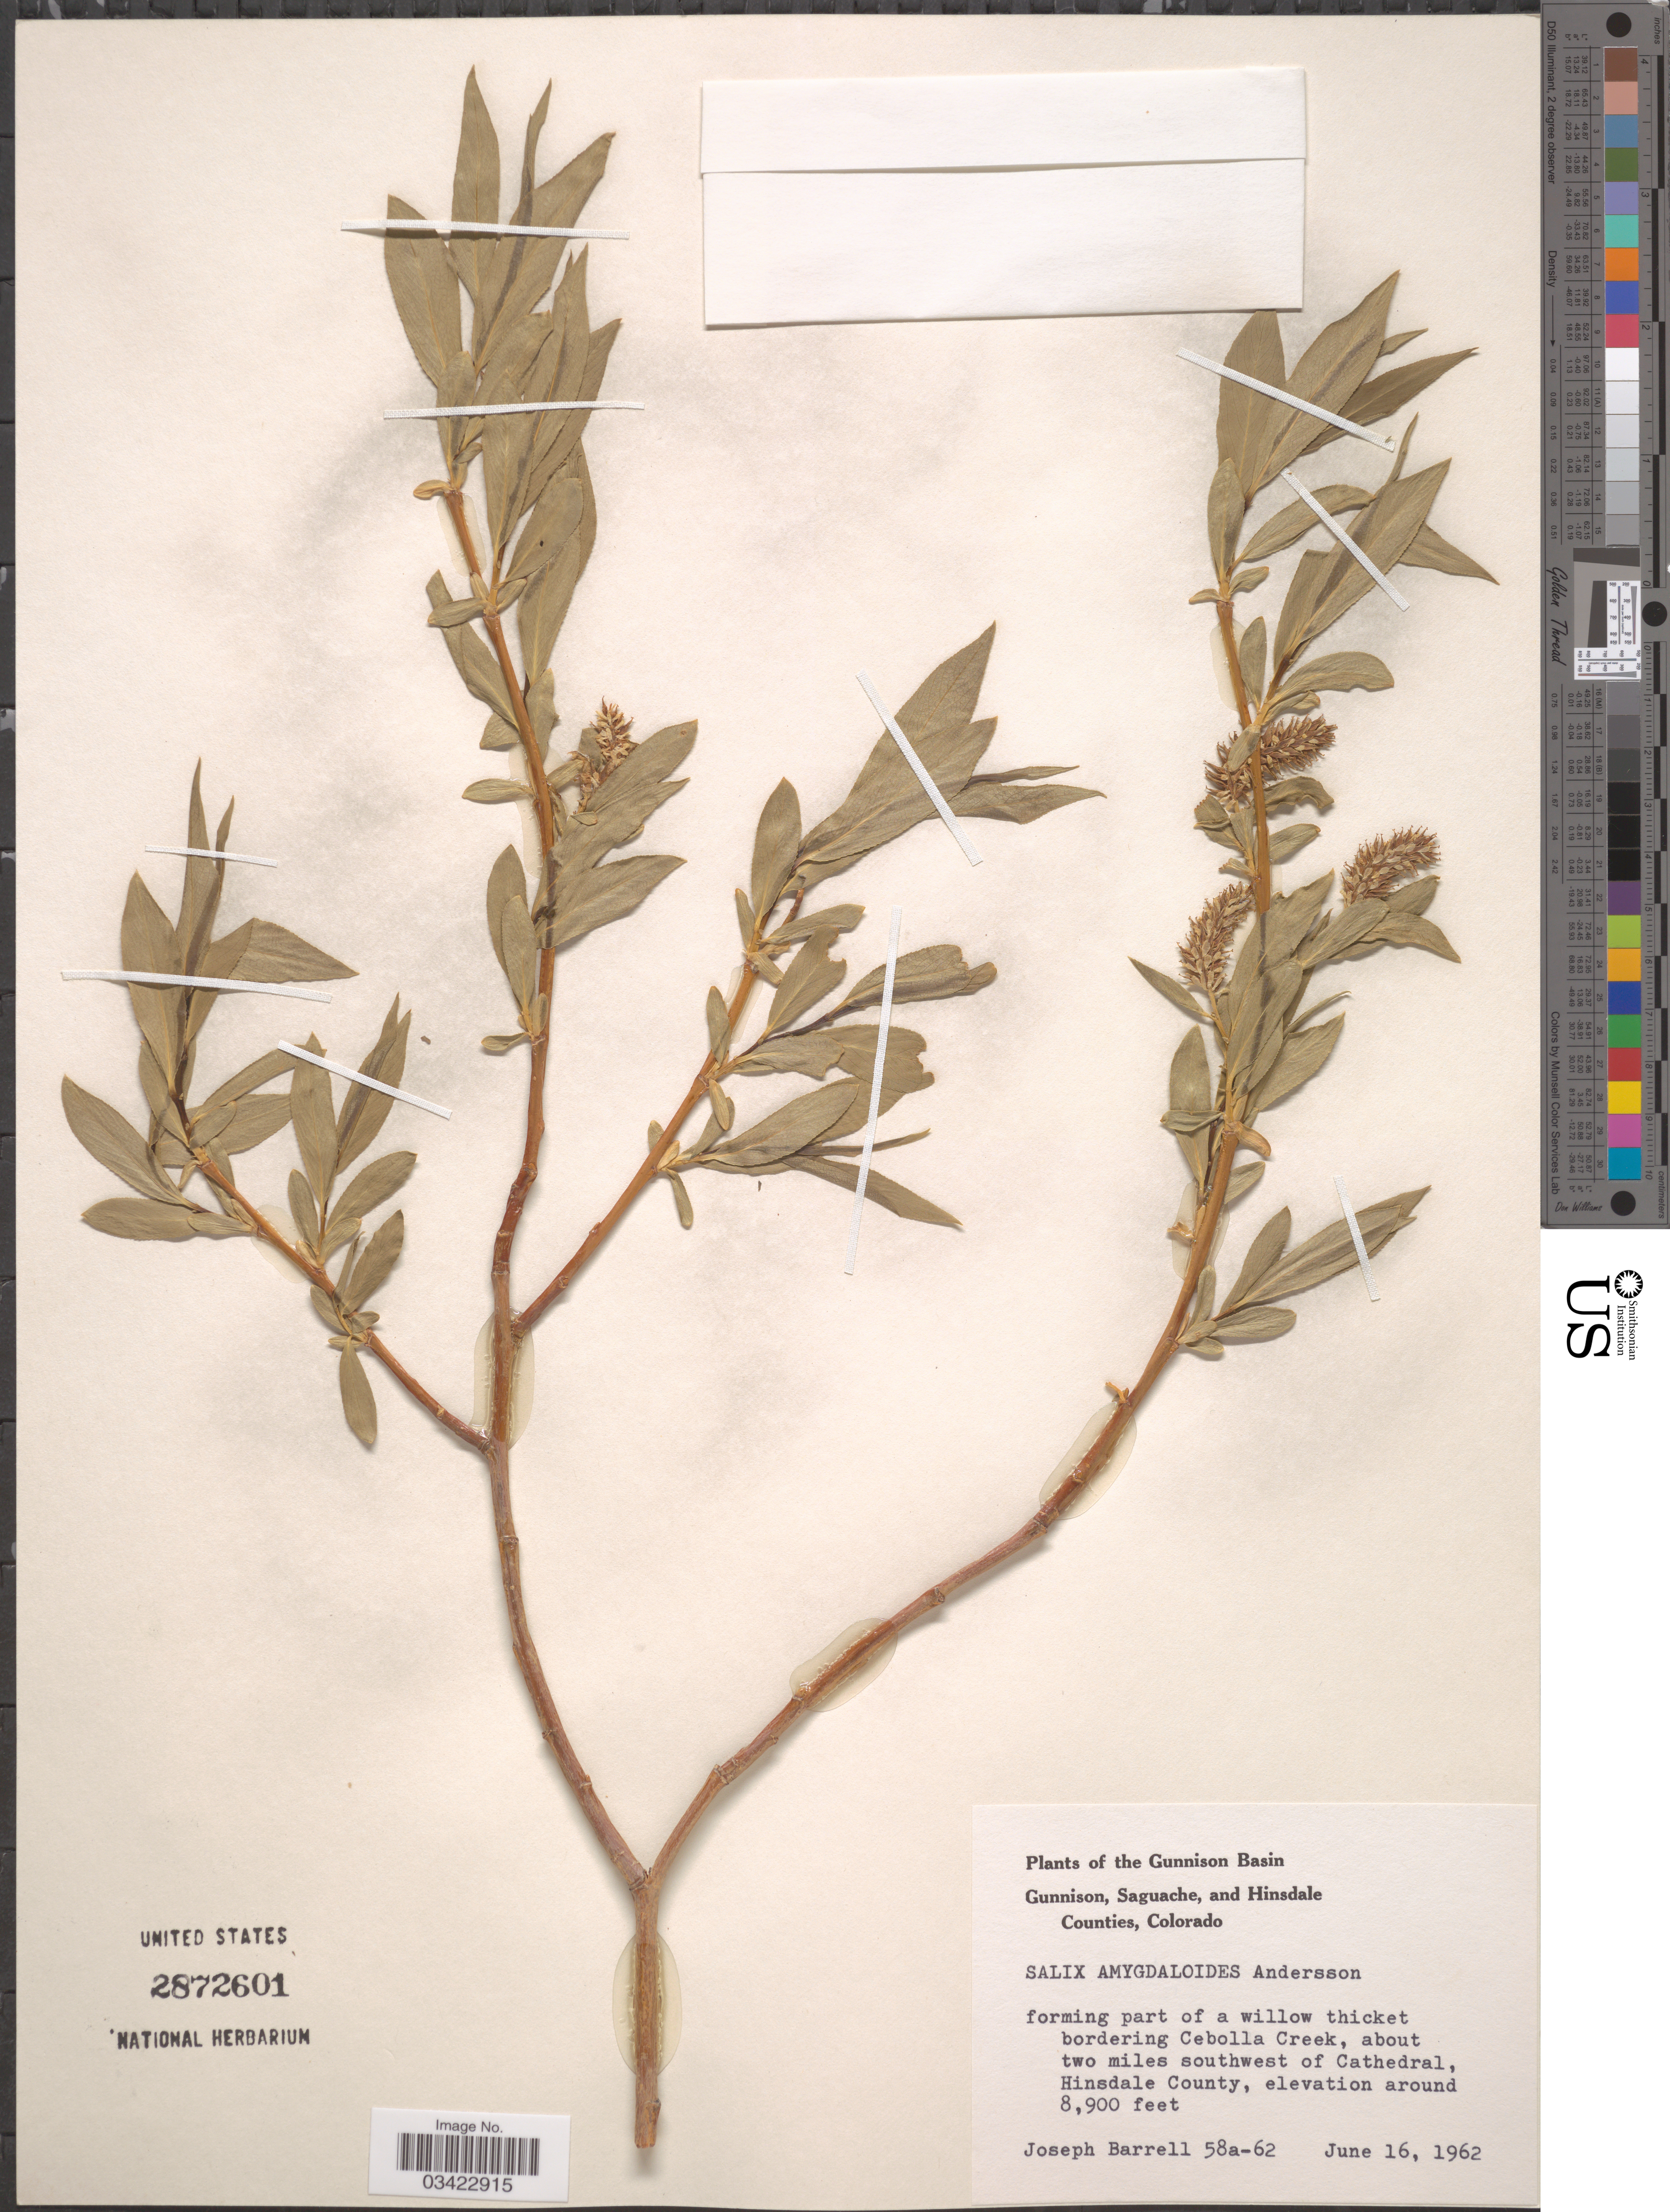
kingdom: Plantae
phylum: Tracheophyta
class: Magnoliopsida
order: Malpighiales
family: Salicaceae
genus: Salix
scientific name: Salix amygdaloides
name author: Andersson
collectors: J. Barrell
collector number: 58a-62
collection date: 1962-06-16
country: United States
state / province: Colorado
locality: The Gunnison Basin. Bordering Cebolla Creek, about two miles southwest of Cathedral, Hinsdale County.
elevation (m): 2713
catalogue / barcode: US 2872601